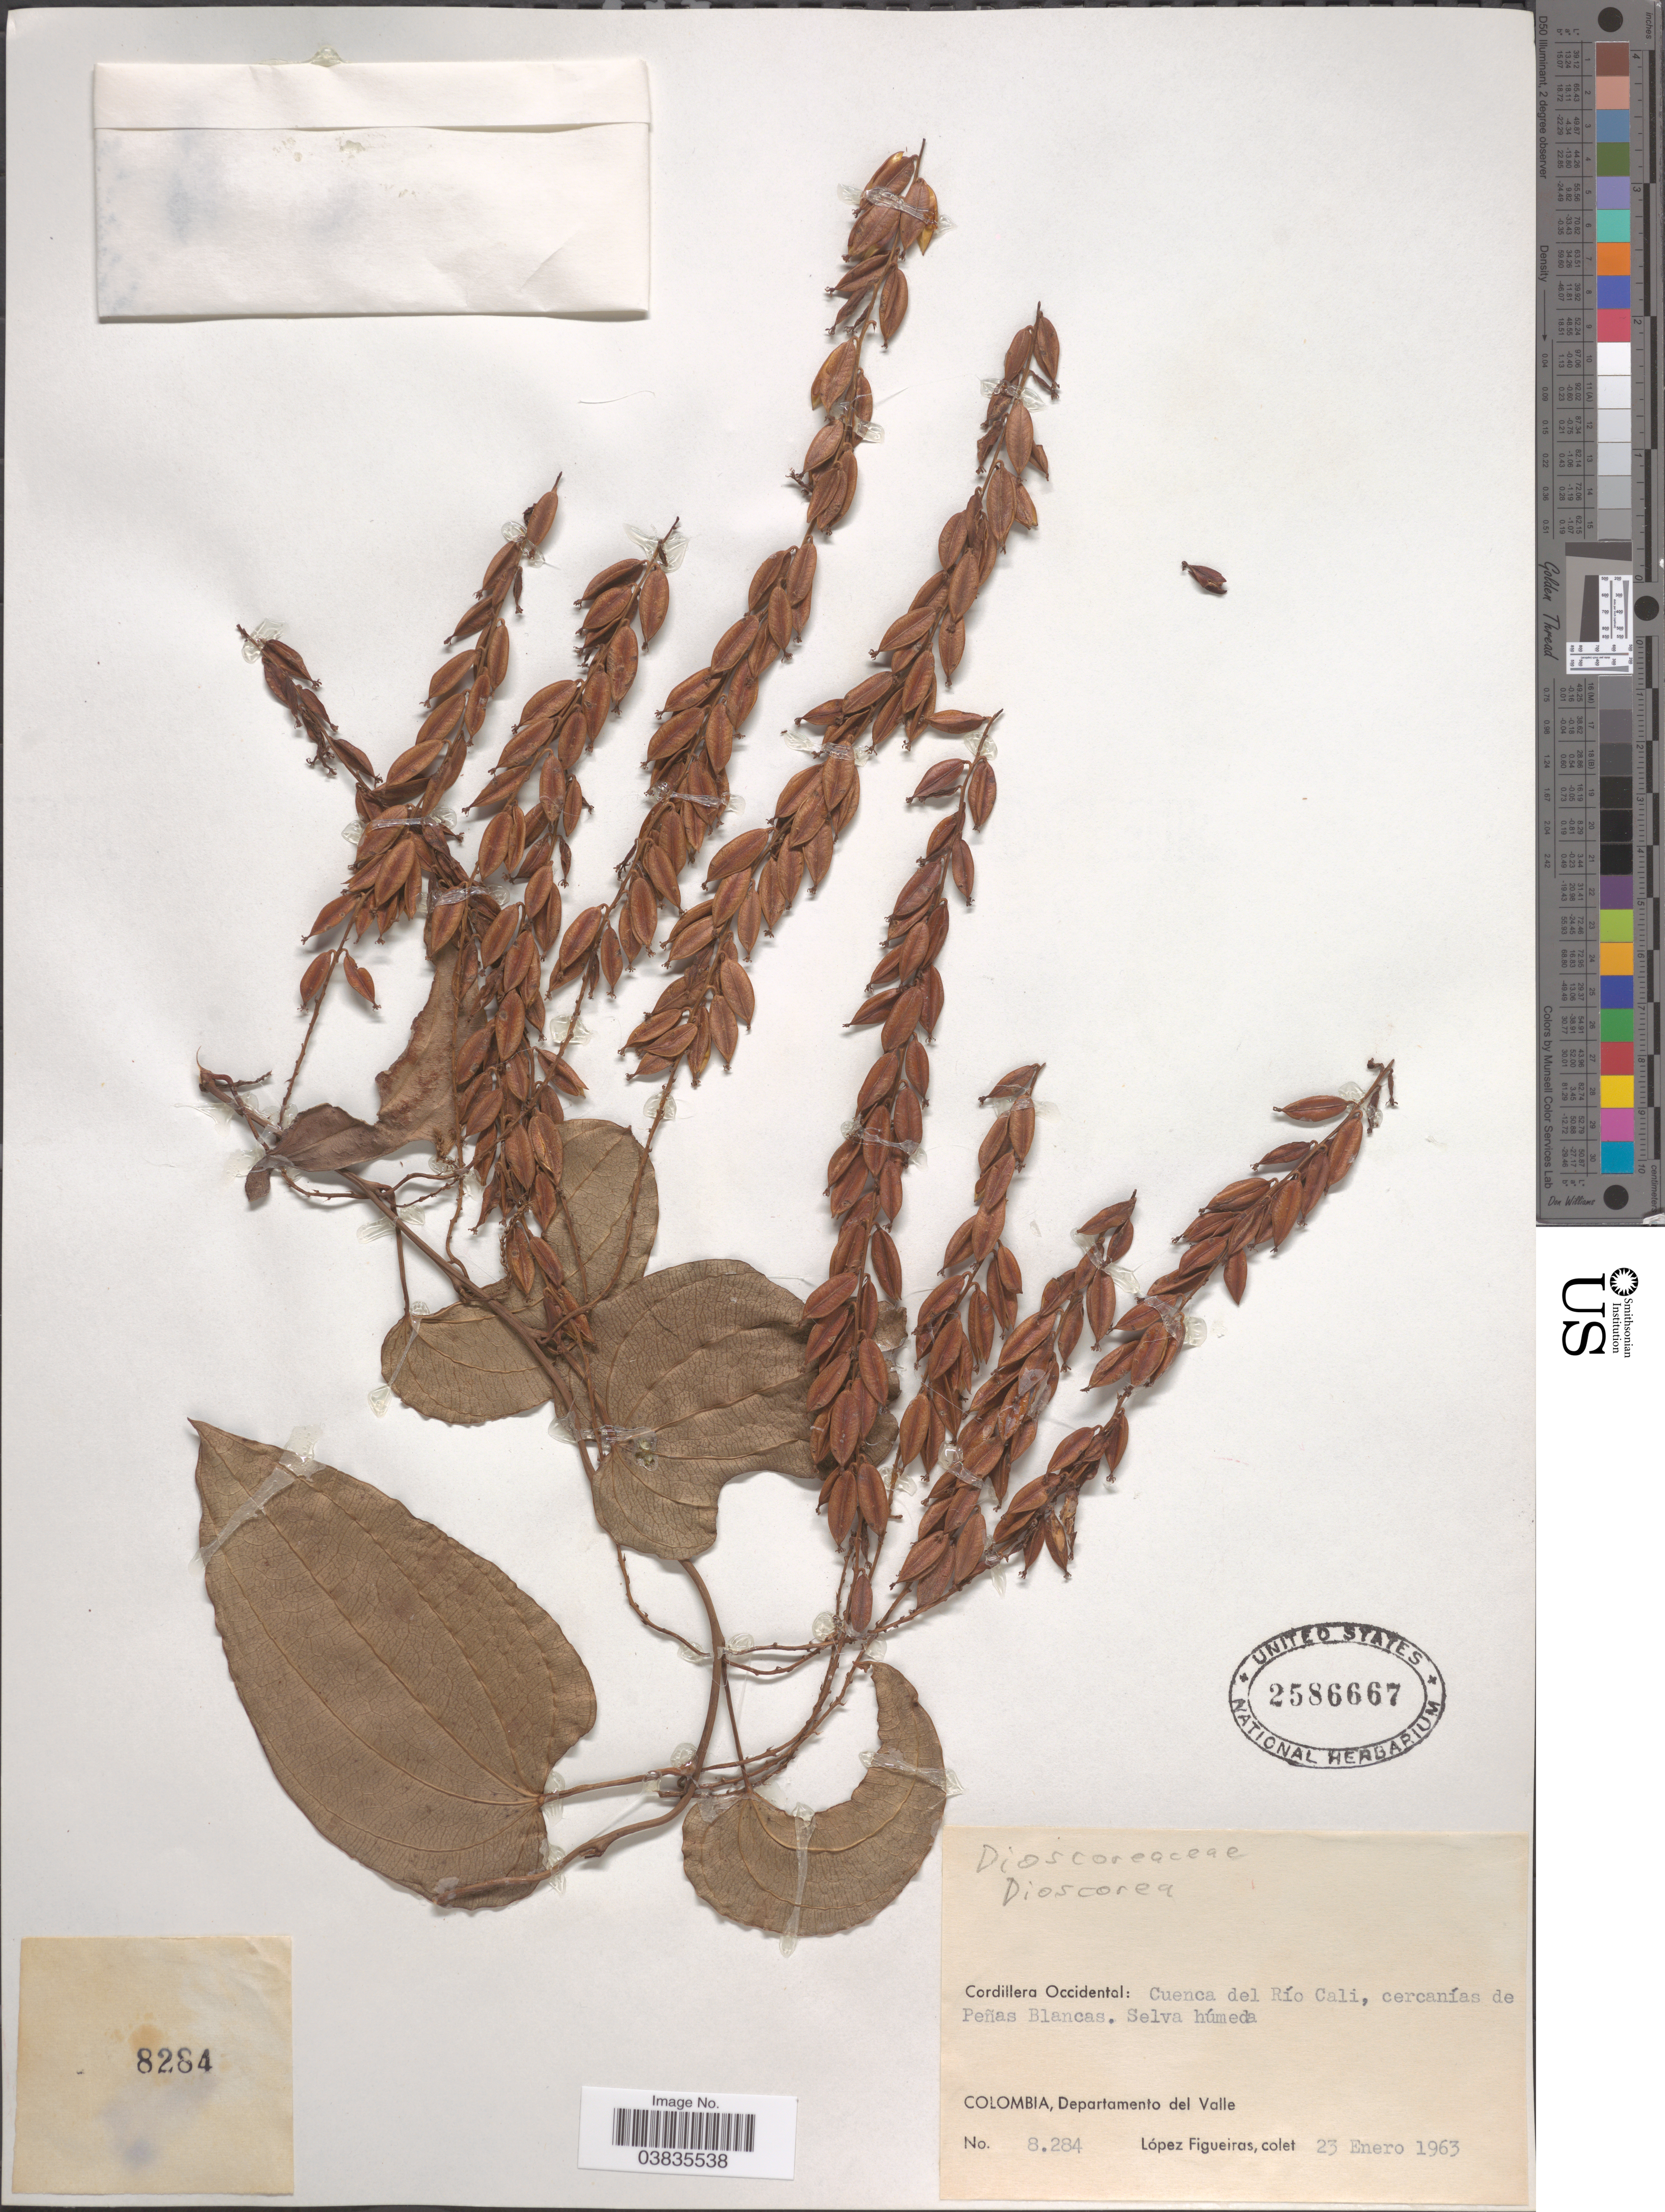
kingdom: Plantae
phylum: Tracheophyta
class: Liliopsida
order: Dioscoreales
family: Dioscoreaceae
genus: Dioscorea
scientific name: Dioscorea sp.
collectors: M. López Figueiras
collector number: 8284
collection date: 1963-01-23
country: Colombia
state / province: Valle del Cauca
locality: Cordillera Occidental: Cuenca del Río Cali, cercanías de Peñas Blancas. Departamento del Valle.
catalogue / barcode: US 2586667